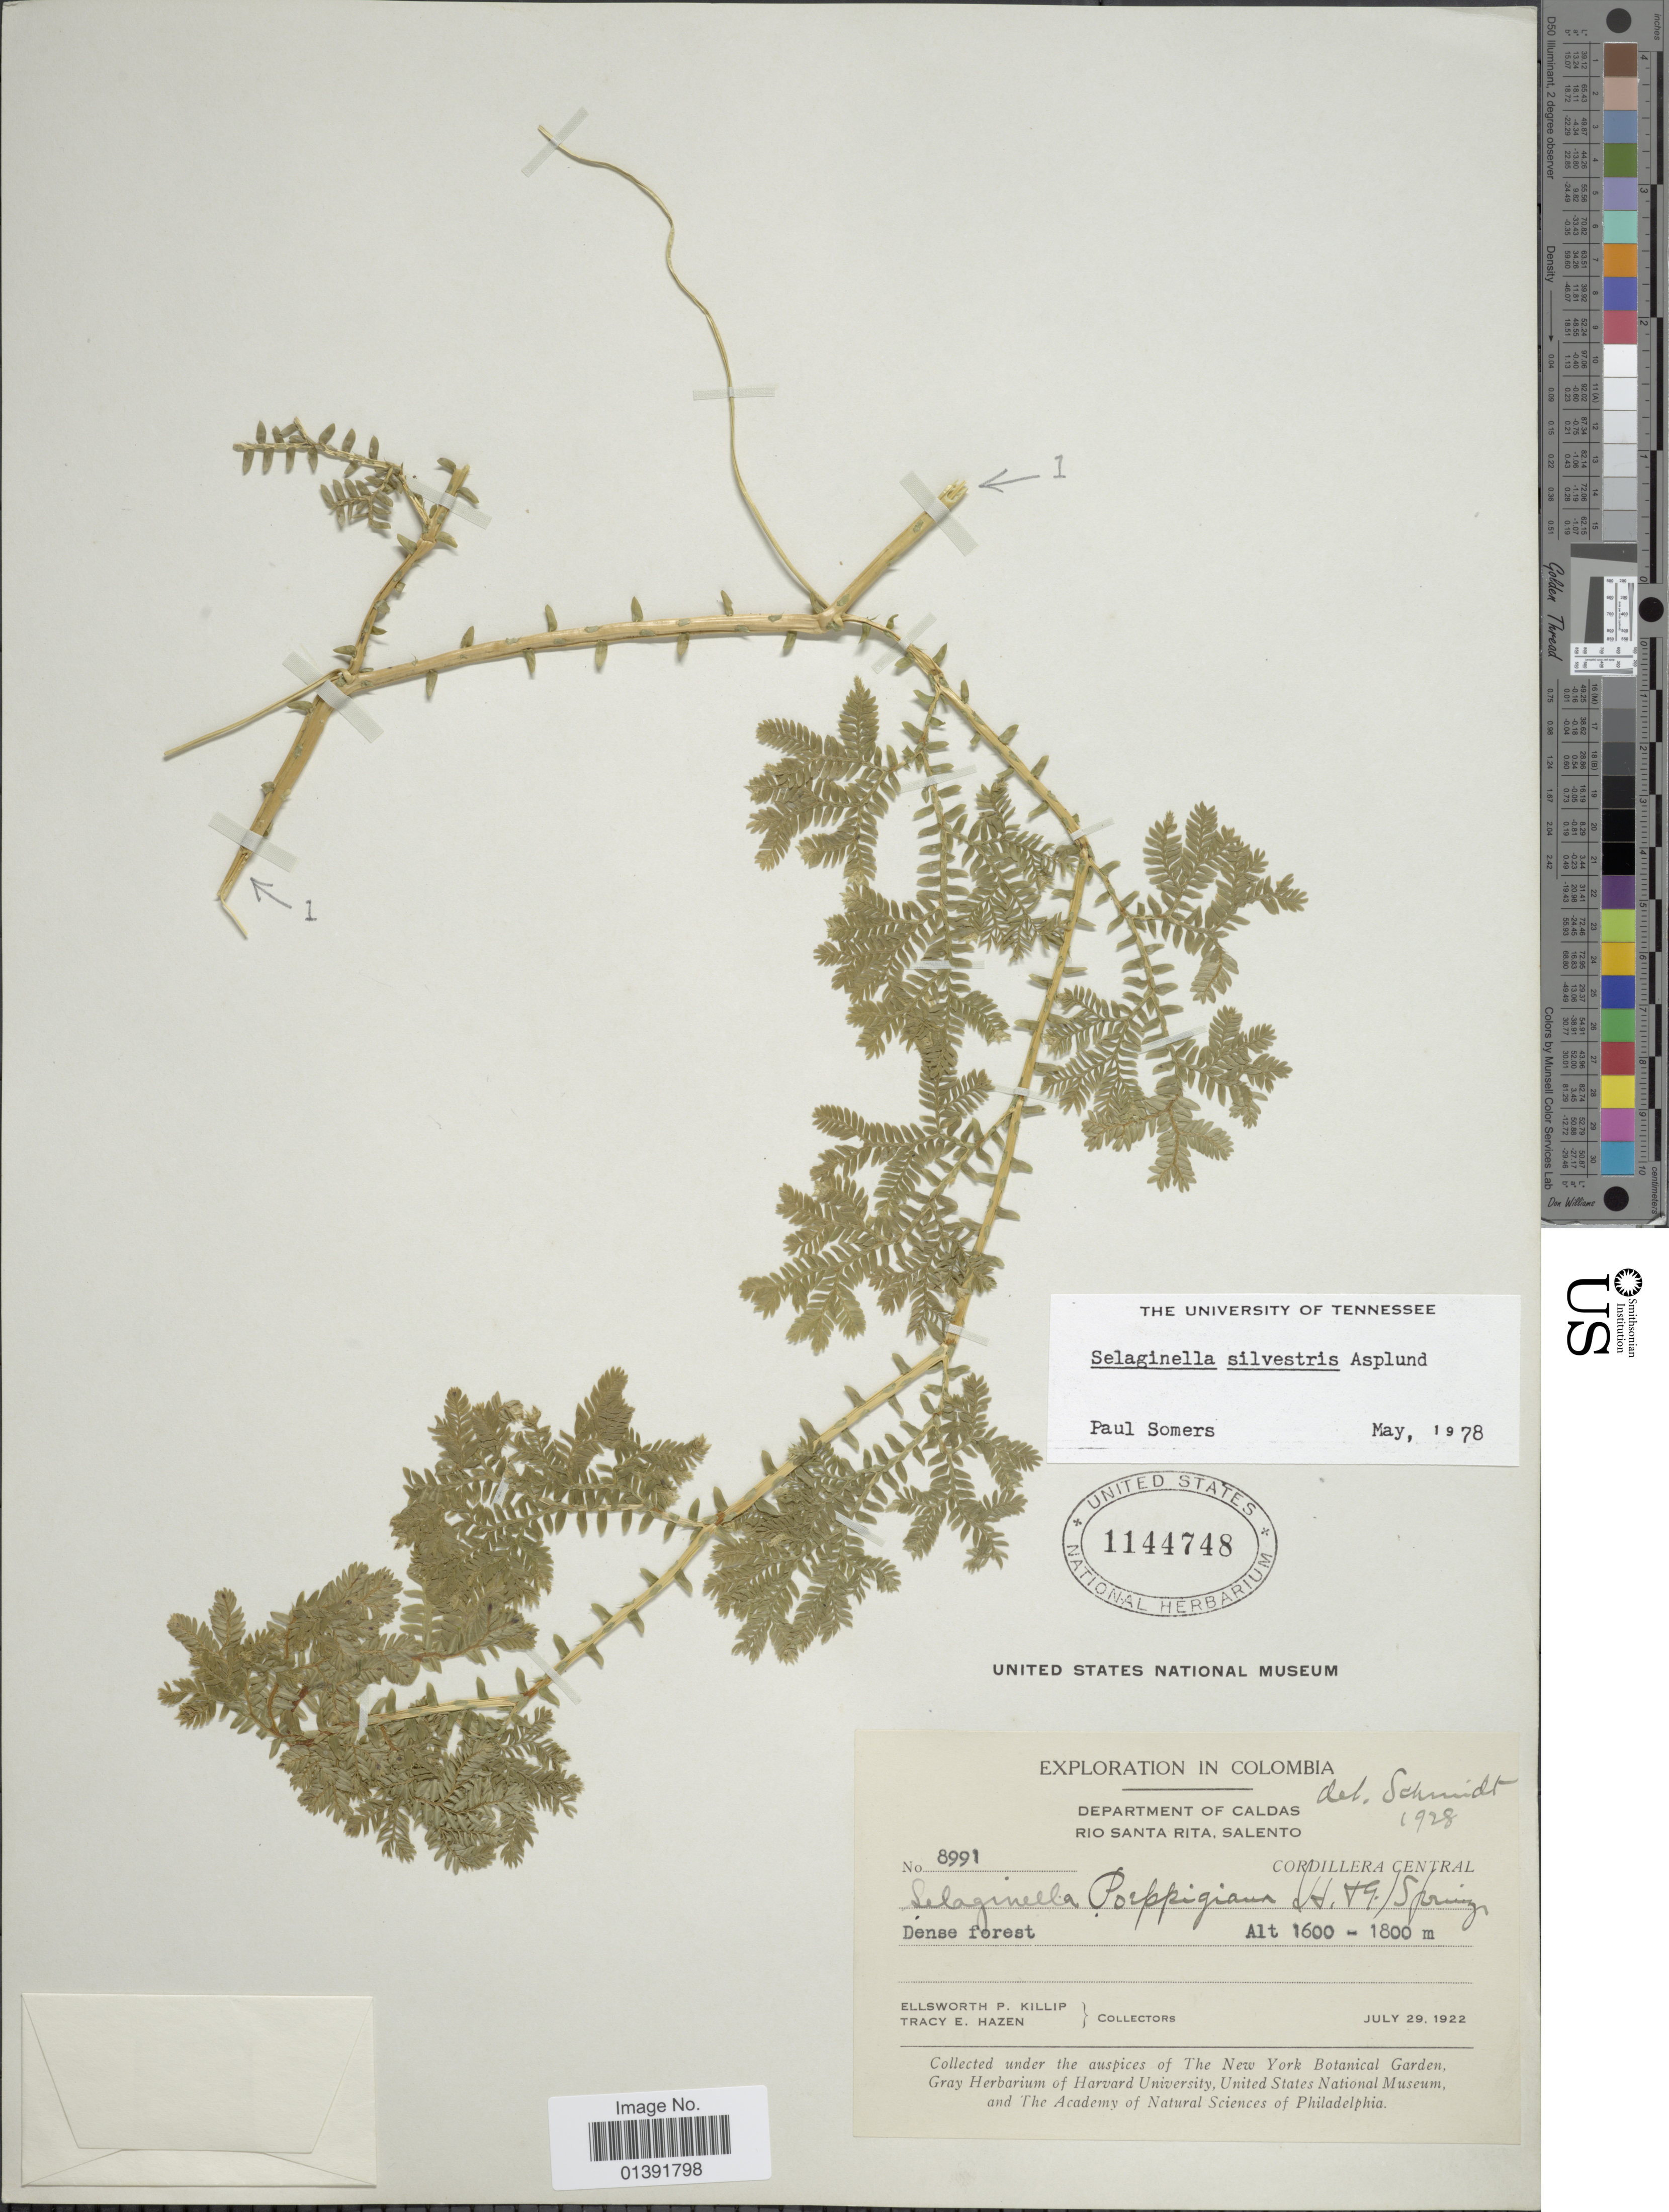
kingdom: Plantae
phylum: Tracheophyta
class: Lycopodiopsida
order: Selaginellales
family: Selaginellaceae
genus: Selaginella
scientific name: Selaginella silvestris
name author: Aspl.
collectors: F. W. Pennell & T. E. Hazen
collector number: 8991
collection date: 1922-07-29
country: Colombia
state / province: Caldas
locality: Rio Santa, Salento, Cordillera Central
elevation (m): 1600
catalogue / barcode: US 1144748